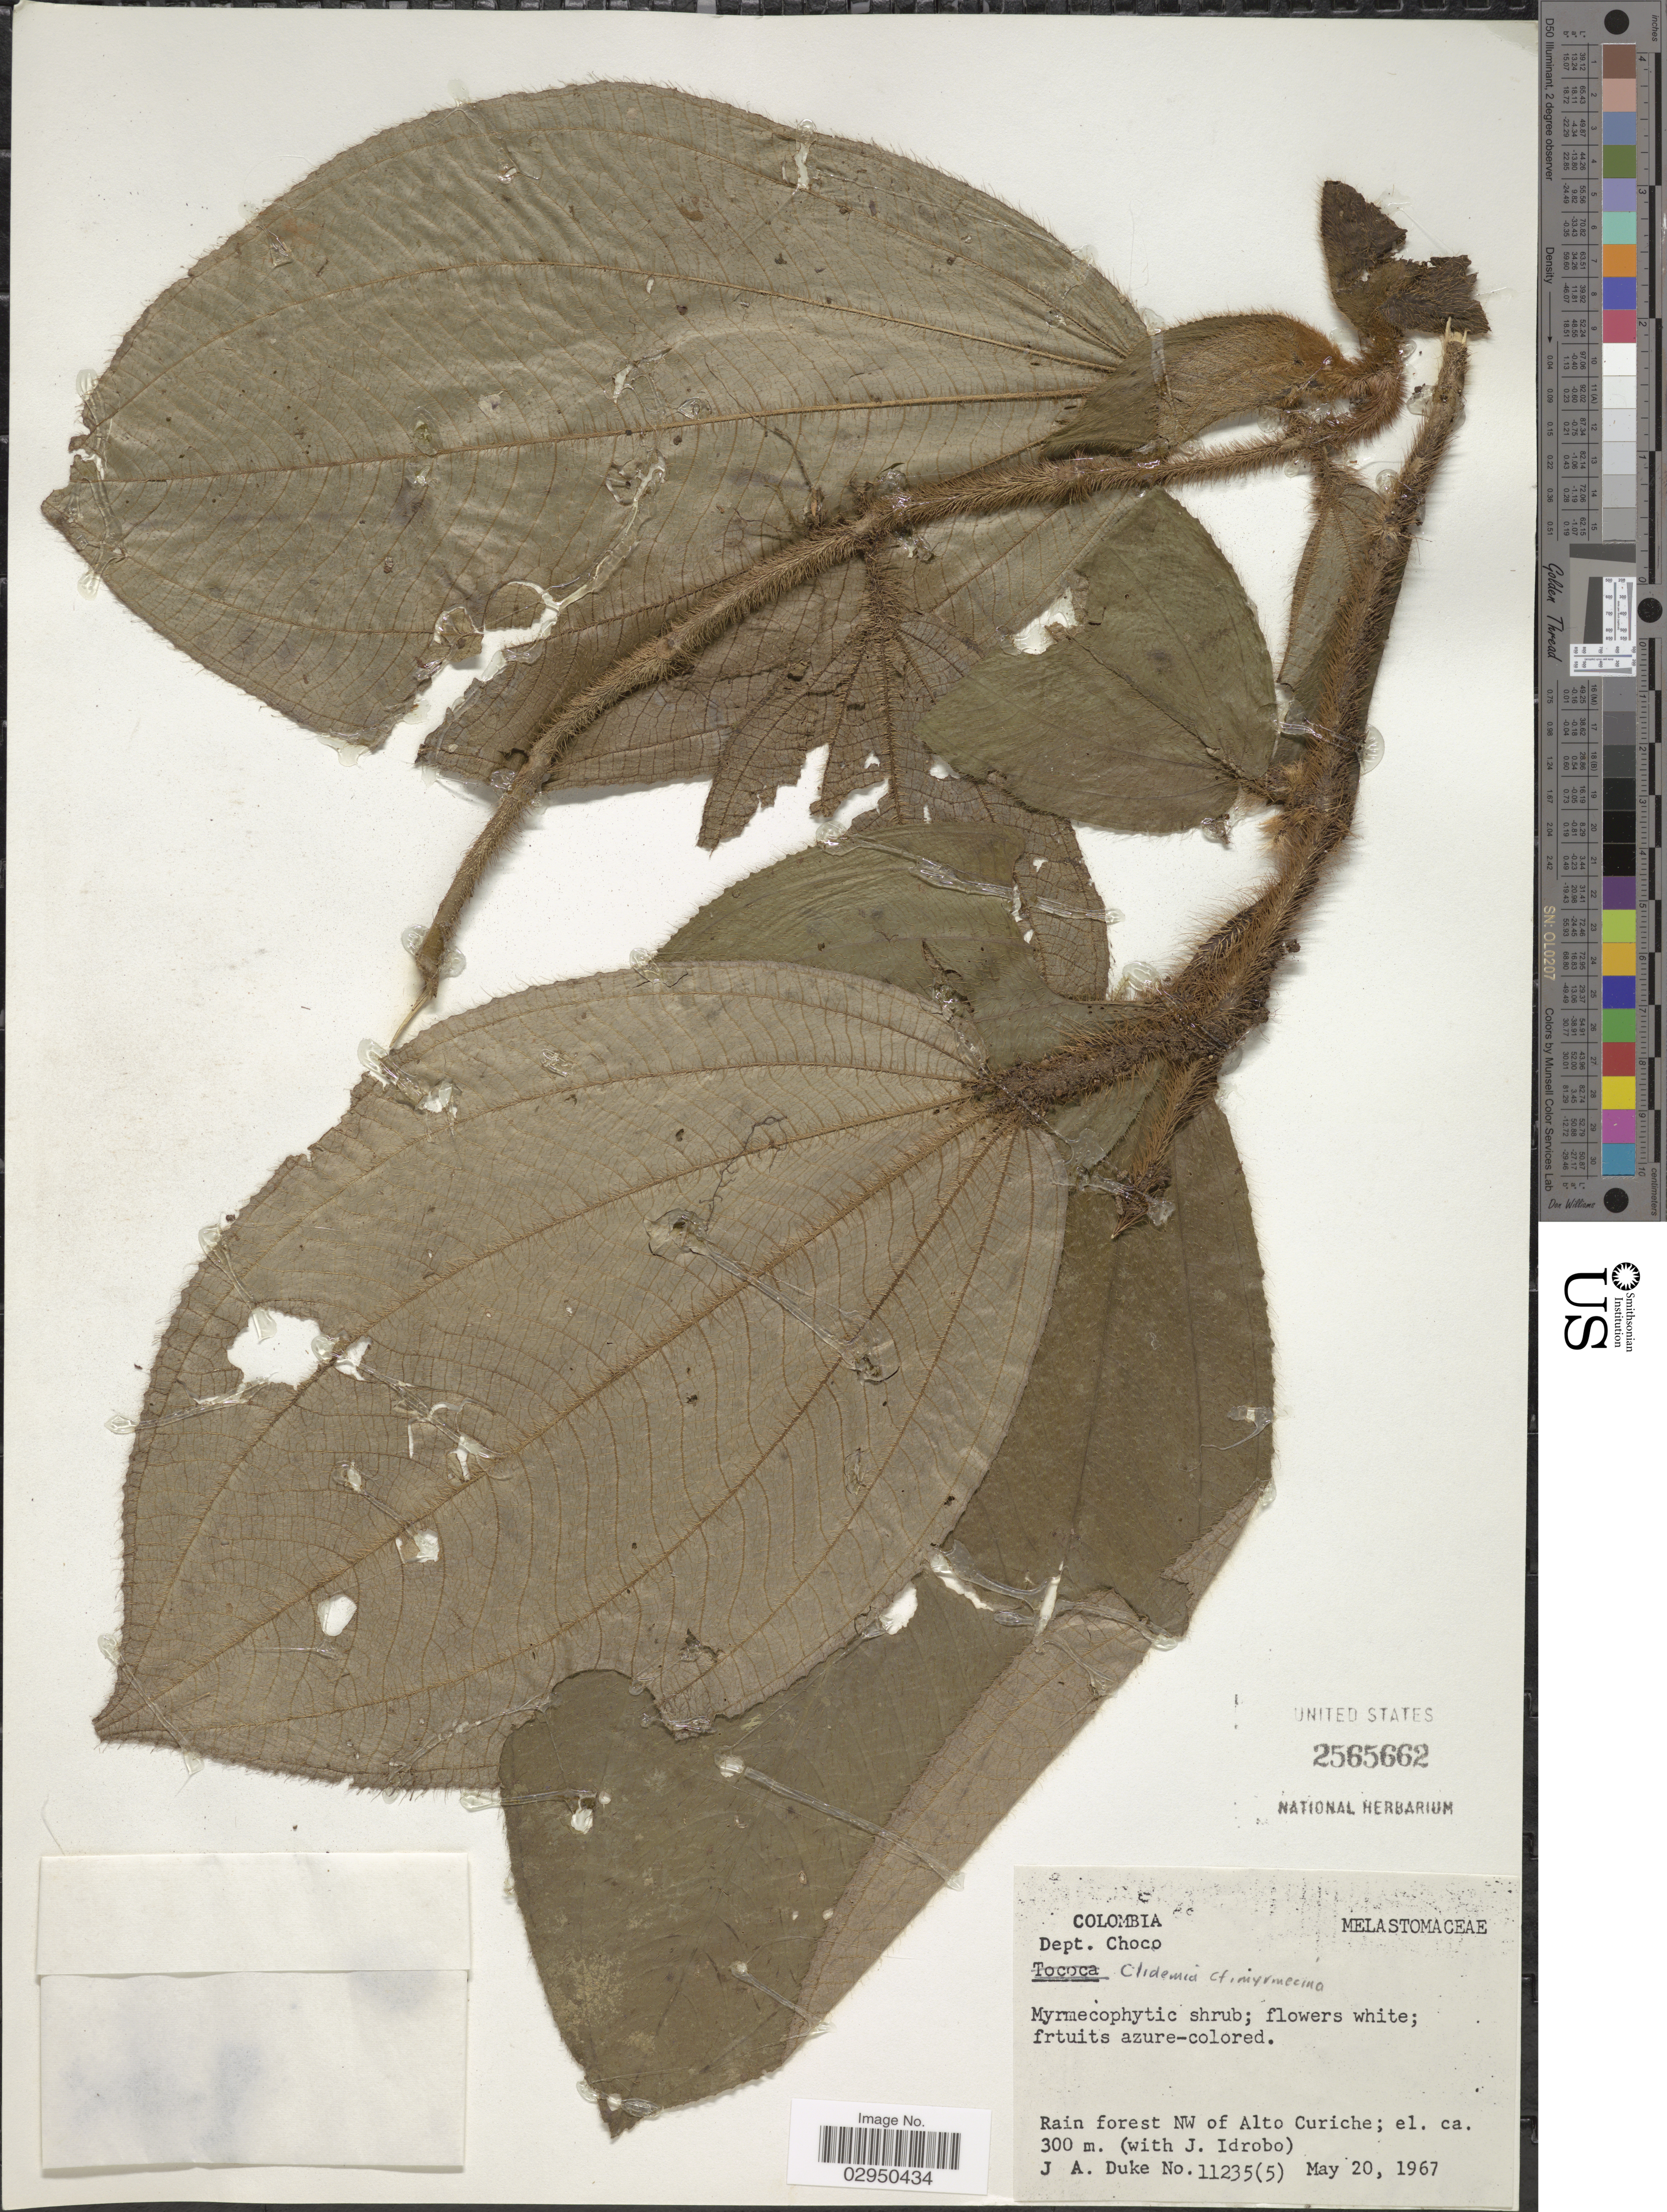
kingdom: Plantae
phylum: Tracheophyta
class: Magnoliopsida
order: Myrtales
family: Melastomataceae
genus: Clidemia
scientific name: Clidemia myrmecina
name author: Gleason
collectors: J. A. Duke & J. M. Idrobo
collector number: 11235(5)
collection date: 1967-05-20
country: Colombia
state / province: Chocó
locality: Dept. Choco. Rain forest NW of Alto Curiche.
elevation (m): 300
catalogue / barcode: US 2565662